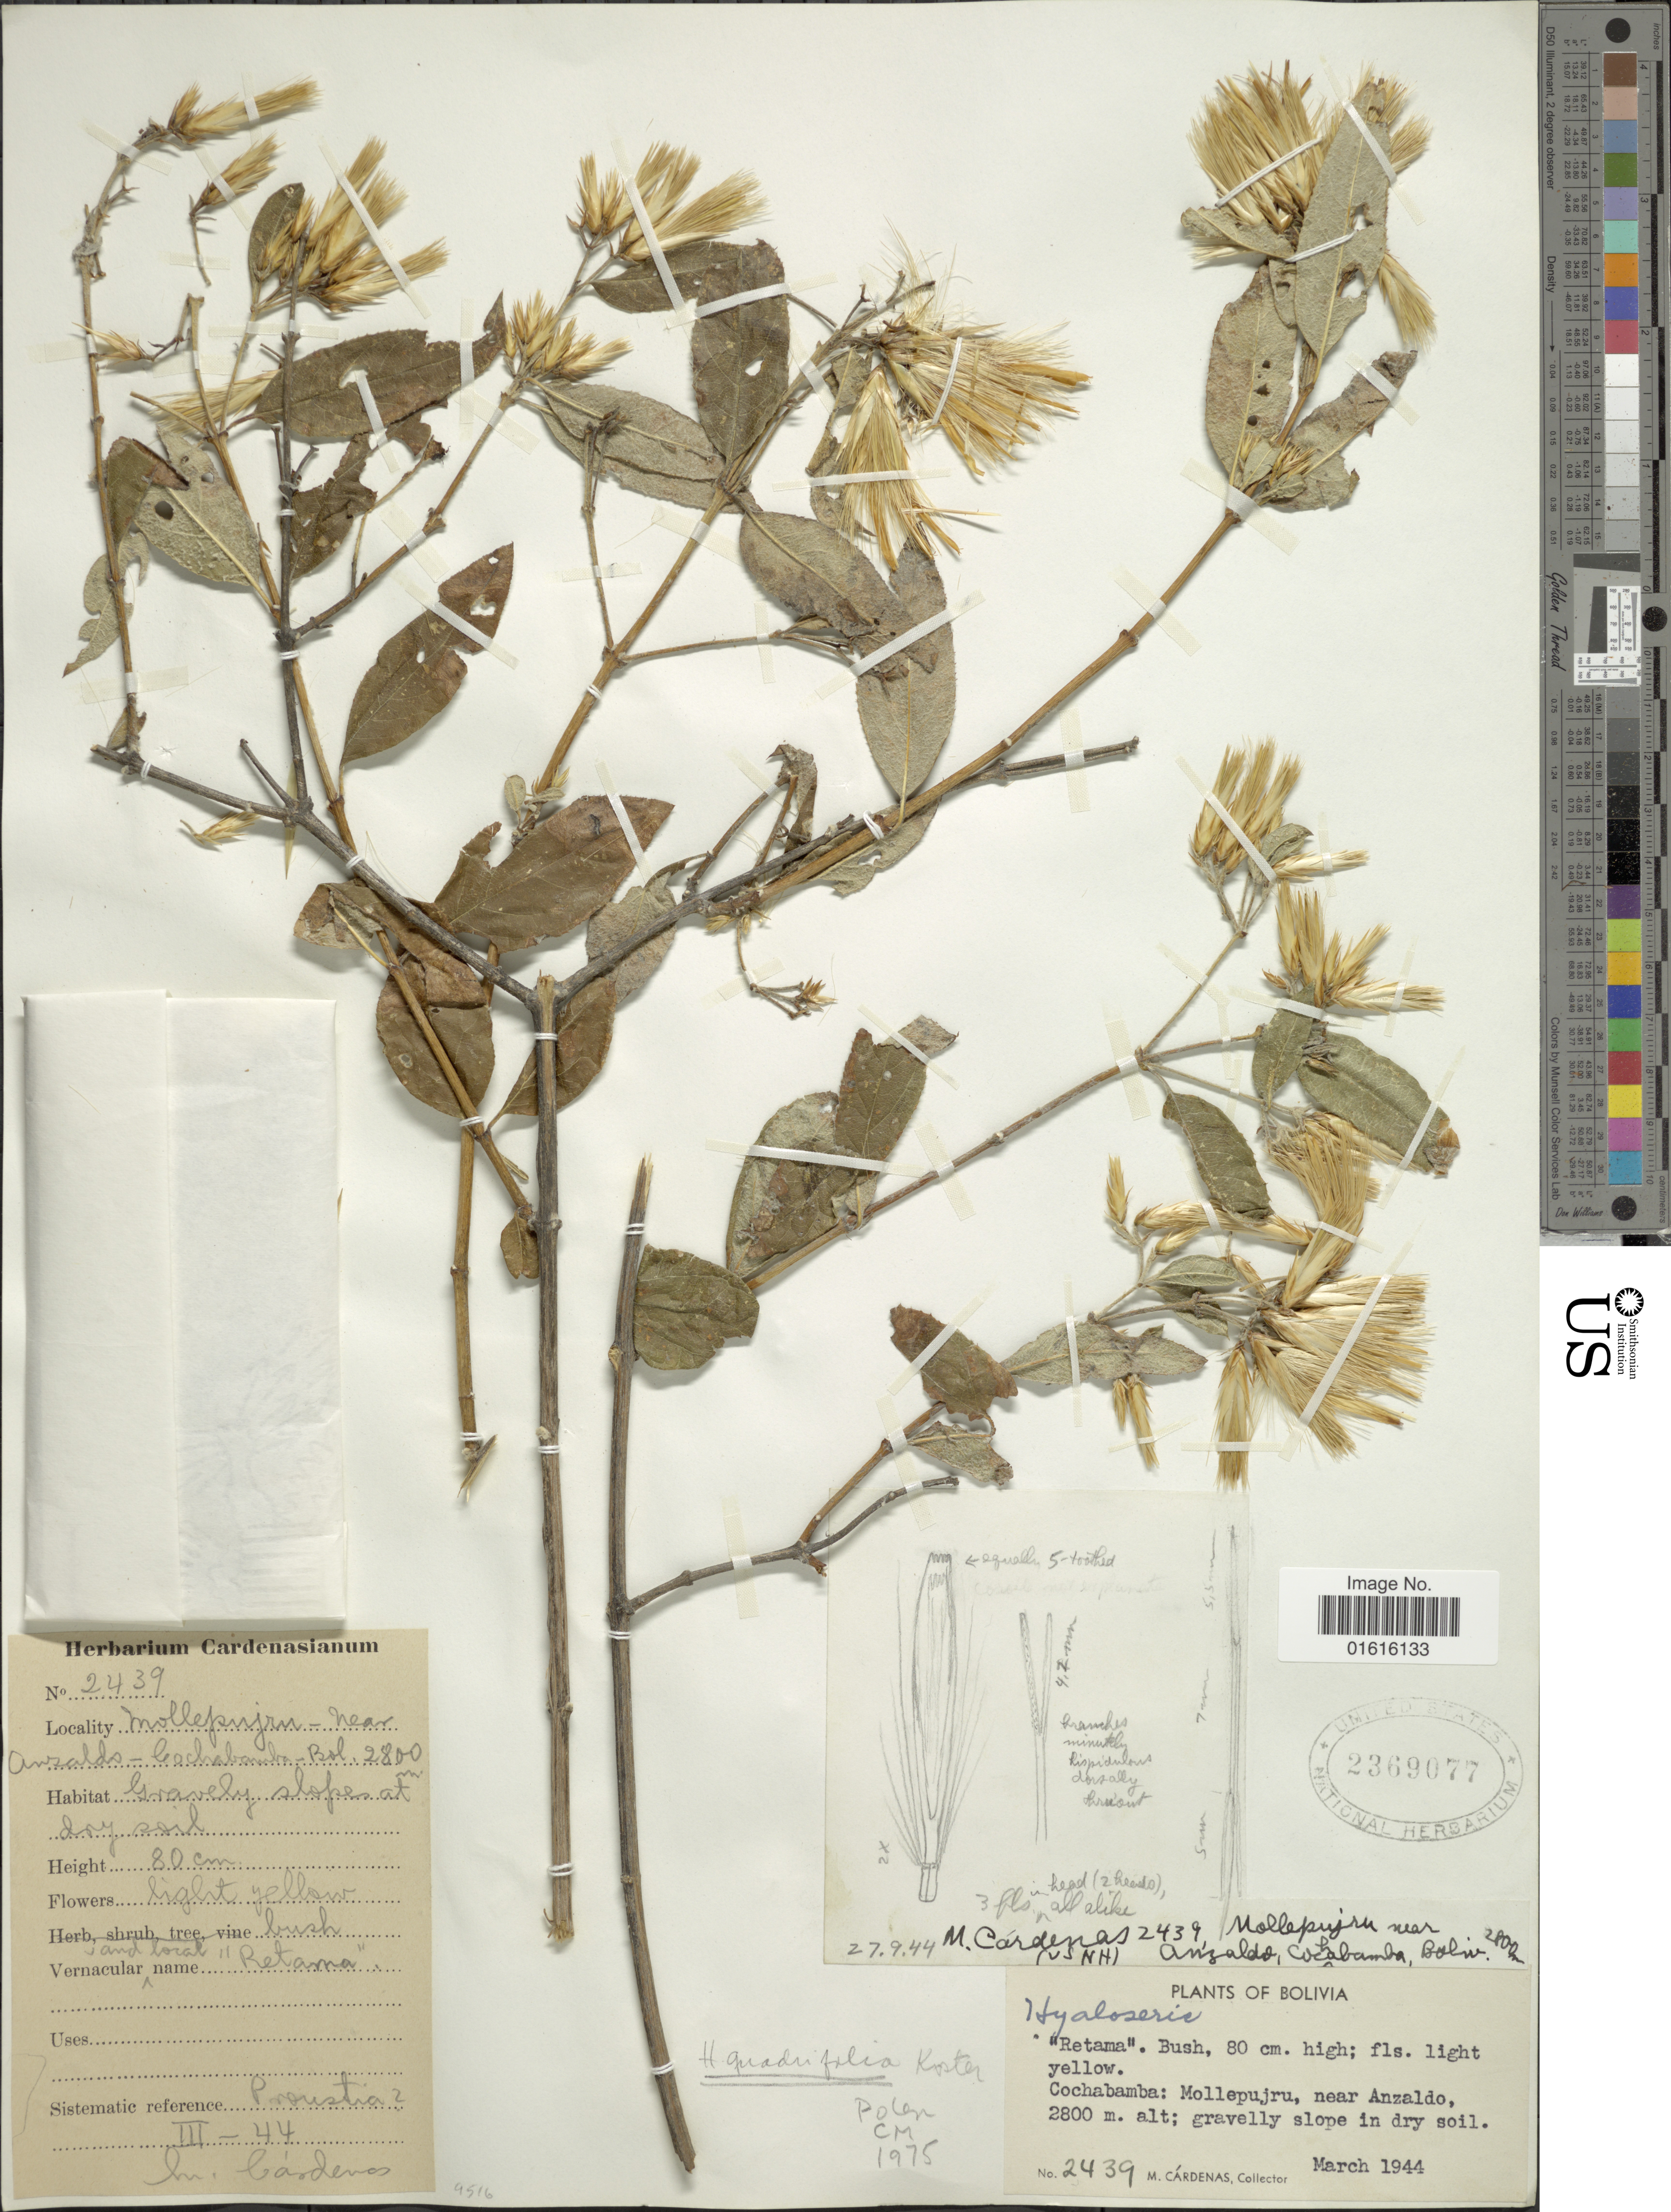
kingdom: Plantae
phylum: Tracheophyta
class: Magnoliopsida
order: Asterales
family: Asteraceae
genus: Hyaloseris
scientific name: Hyaloseris quadriflora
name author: J. Kost.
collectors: M. Cárdenas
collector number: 2439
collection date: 1944-03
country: Bolivia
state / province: Cochabamba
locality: Mollepujru, near Anzaldo; gravelly slope in dry soil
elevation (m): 2800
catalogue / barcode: US 2369077